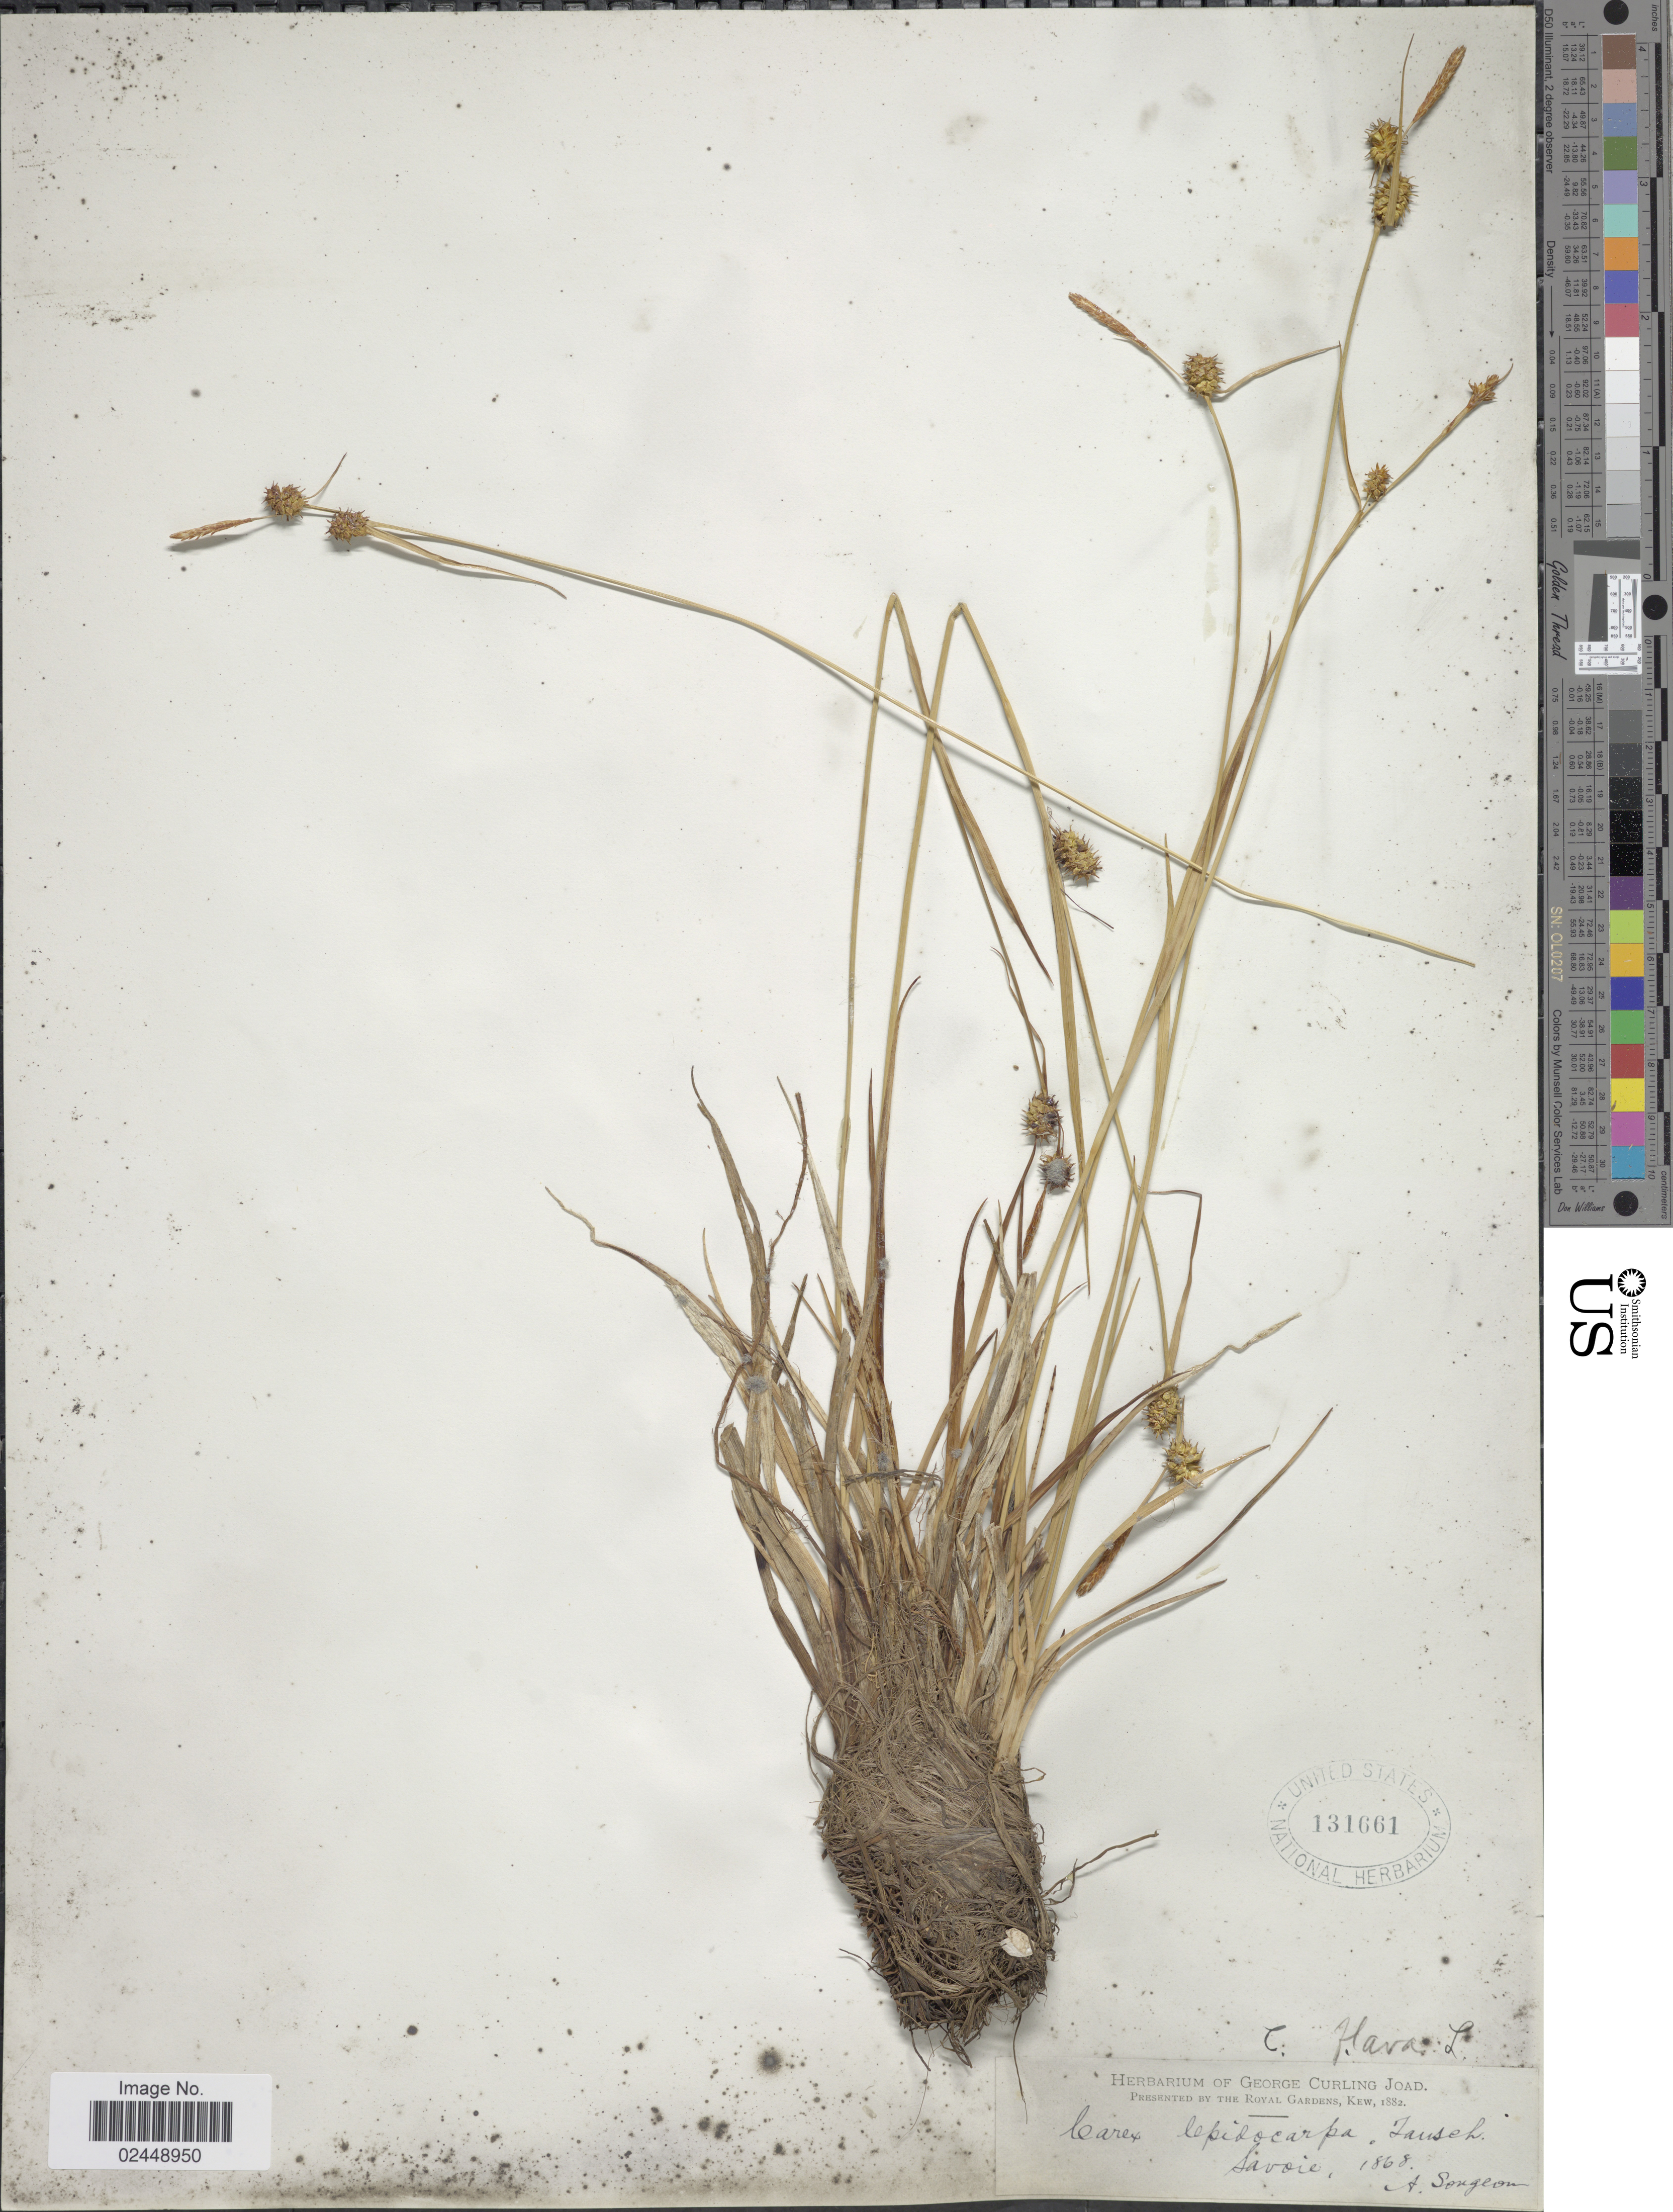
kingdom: Plantae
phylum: Tracheophyta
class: Liliopsida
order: Poales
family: Cyperaceae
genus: Carex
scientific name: Carex flava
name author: L.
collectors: A. Songeon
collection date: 1868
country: France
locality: Savoie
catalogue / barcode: US 131661